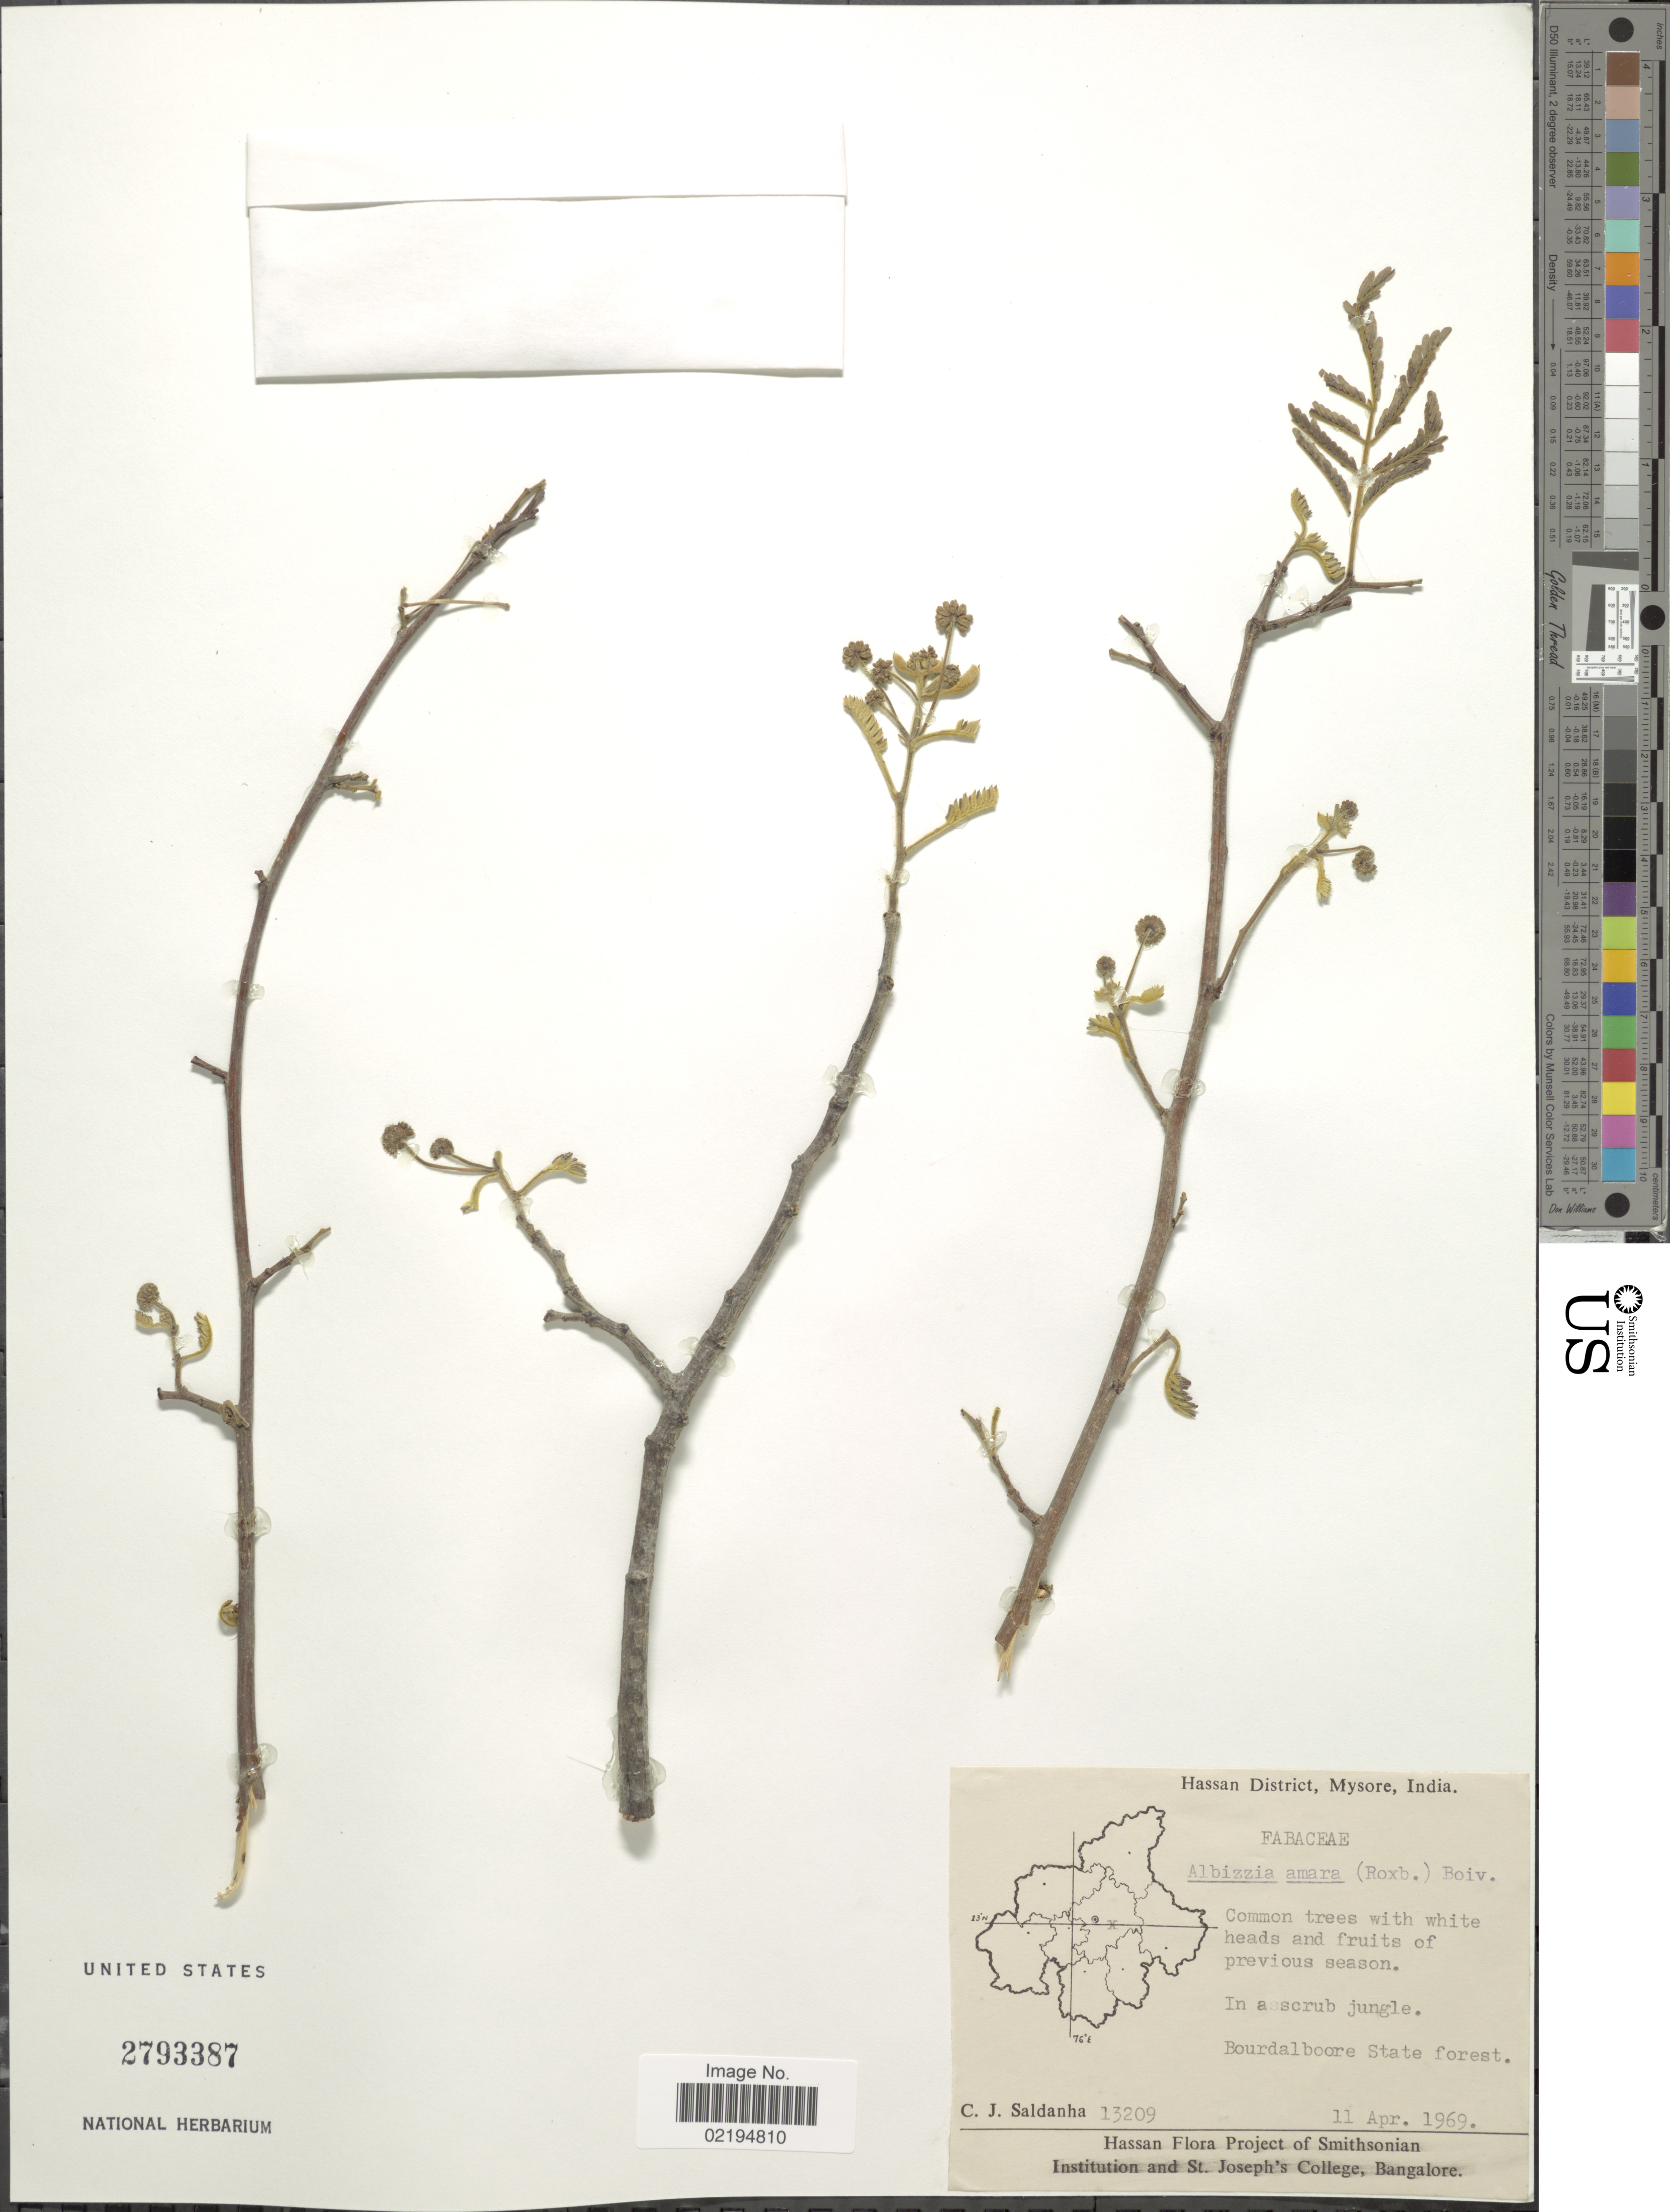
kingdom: Plantae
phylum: Tracheophyta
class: Magnoliopsida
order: Fabales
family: Fabaceae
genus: Albizia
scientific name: Albizia amara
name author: (Roxb.) Boivin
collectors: C. J. Saldanha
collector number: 13209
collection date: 1969-04-11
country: India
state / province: Karnataka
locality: Hassan District, Mysore, Bourdalboore State forest.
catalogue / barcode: US 2793387